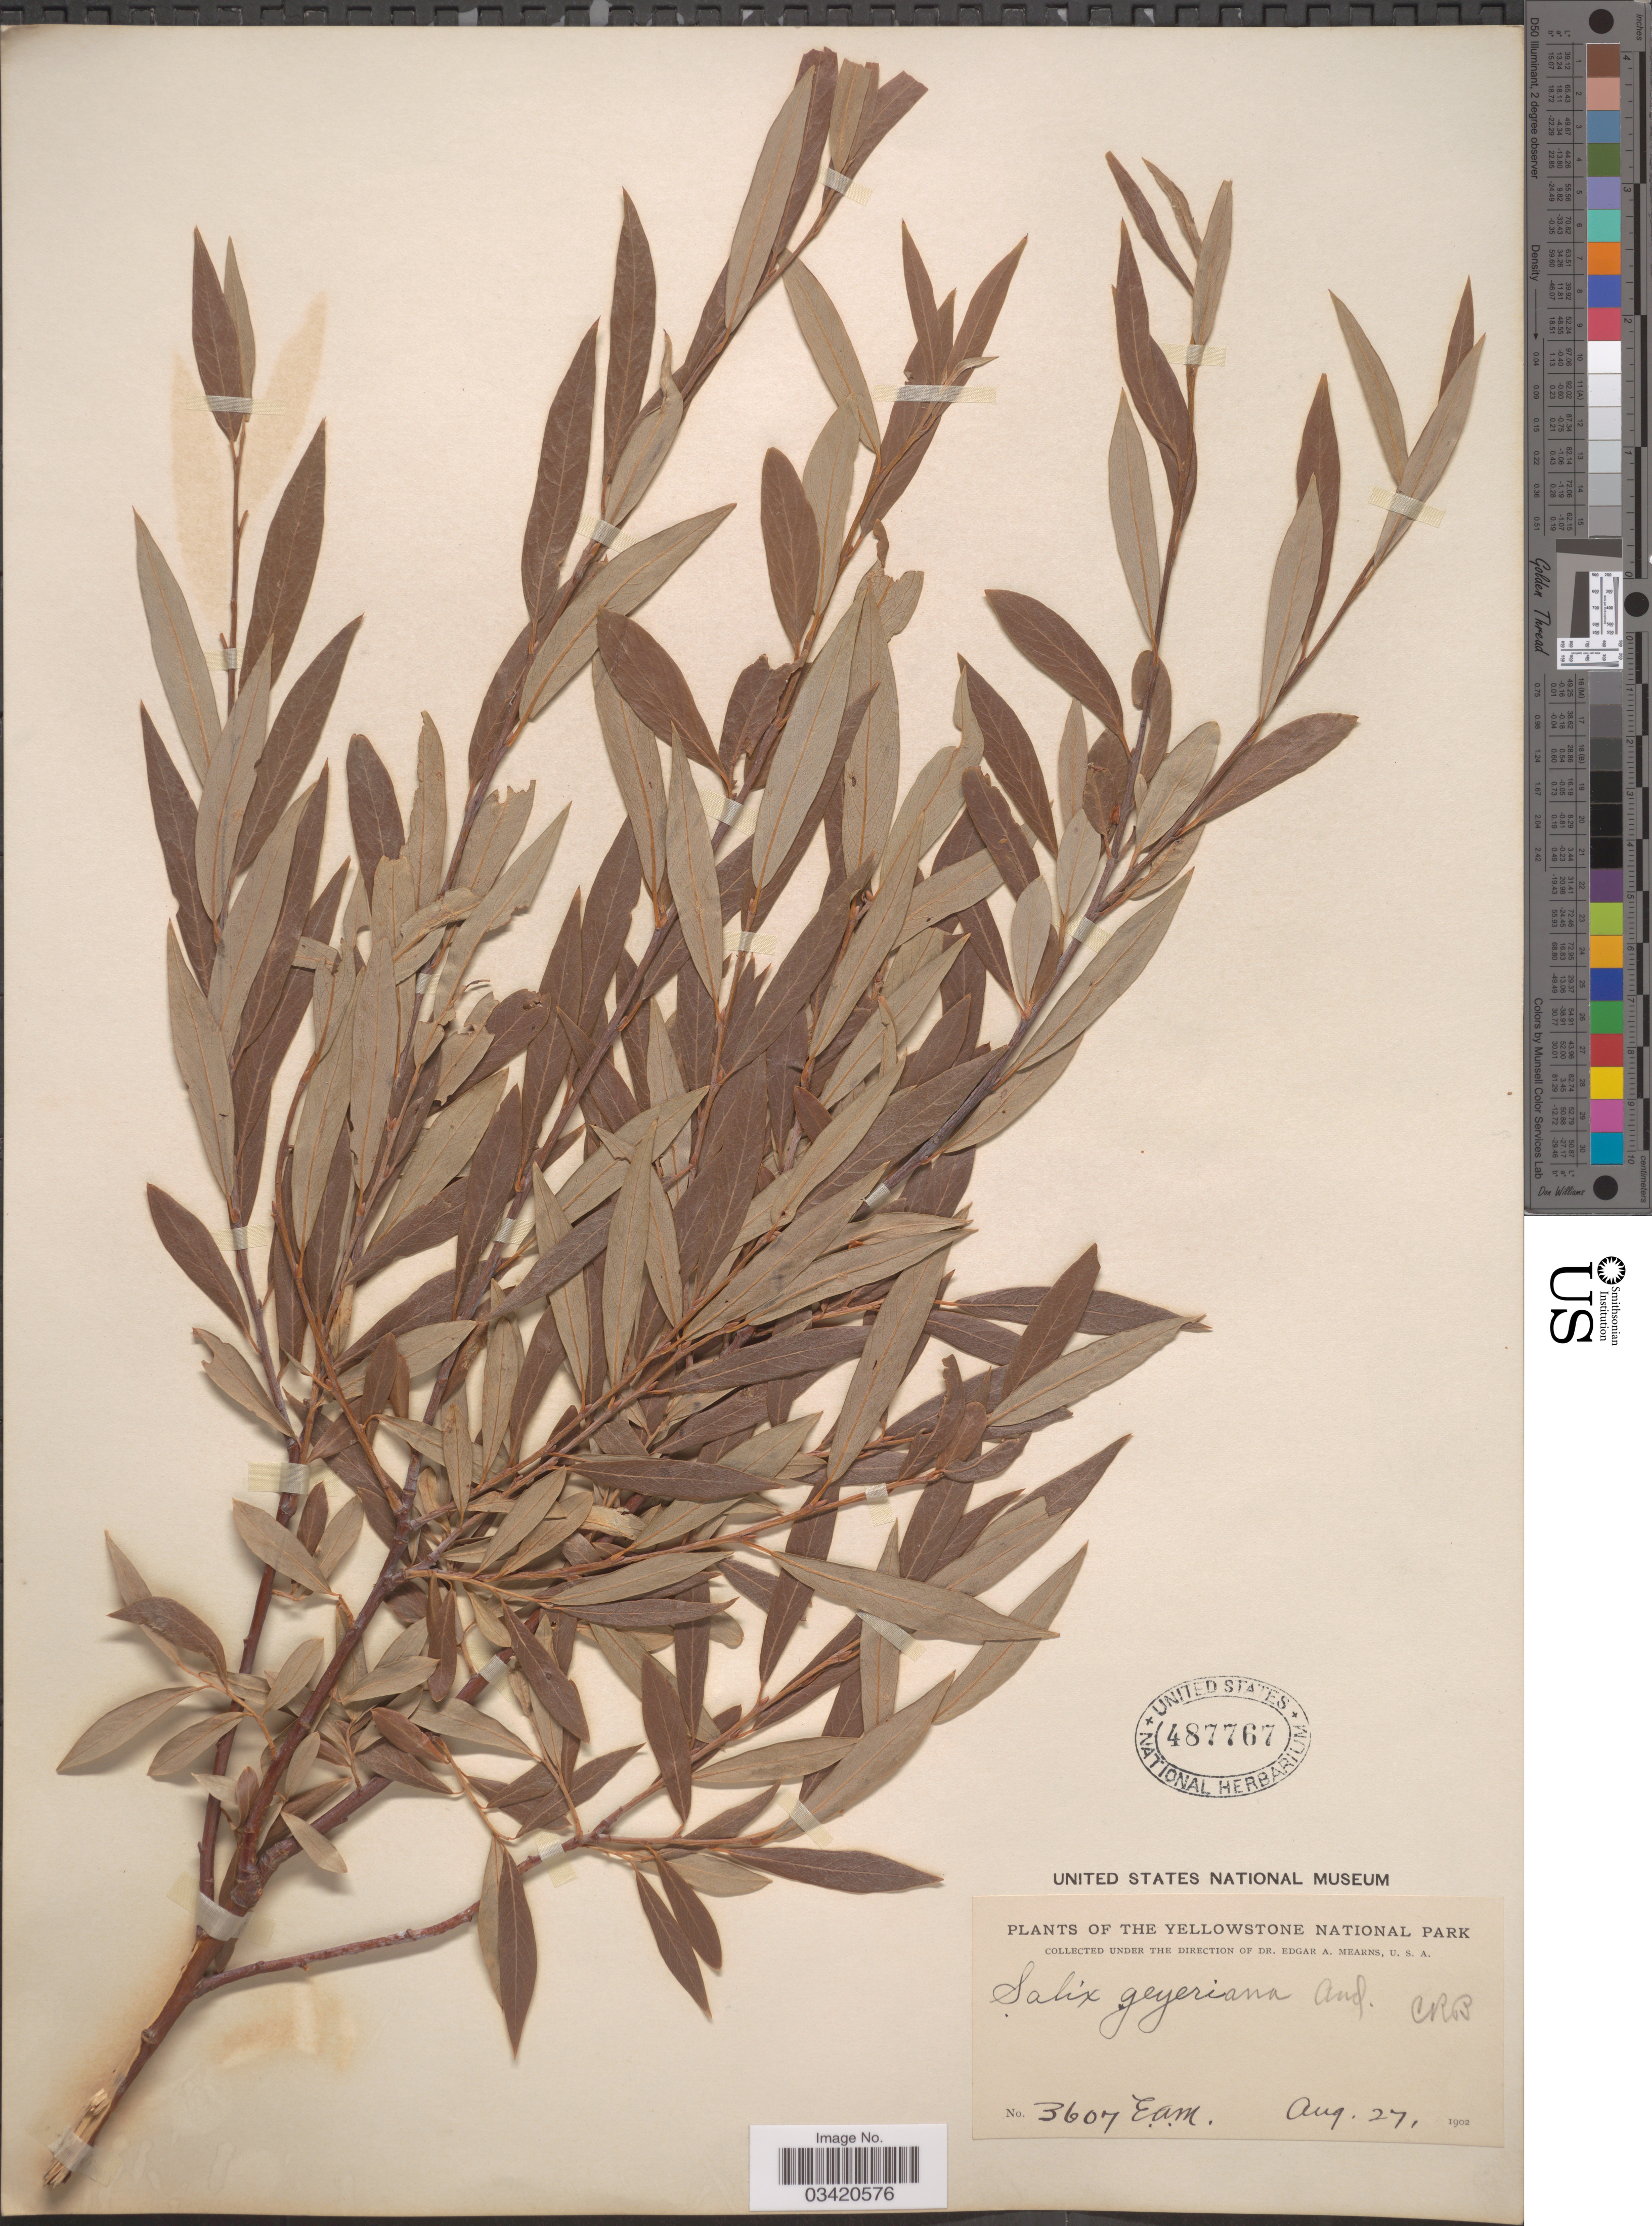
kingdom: Plantae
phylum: Tracheophyta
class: Magnoliopsida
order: Malpighiales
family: Salicaceae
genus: Salix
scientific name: Salix geyeriana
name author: Andersson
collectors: E. A. Mearns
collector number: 3607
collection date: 1902-08-27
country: United States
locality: The Yellowstone National Park.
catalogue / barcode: US 487767